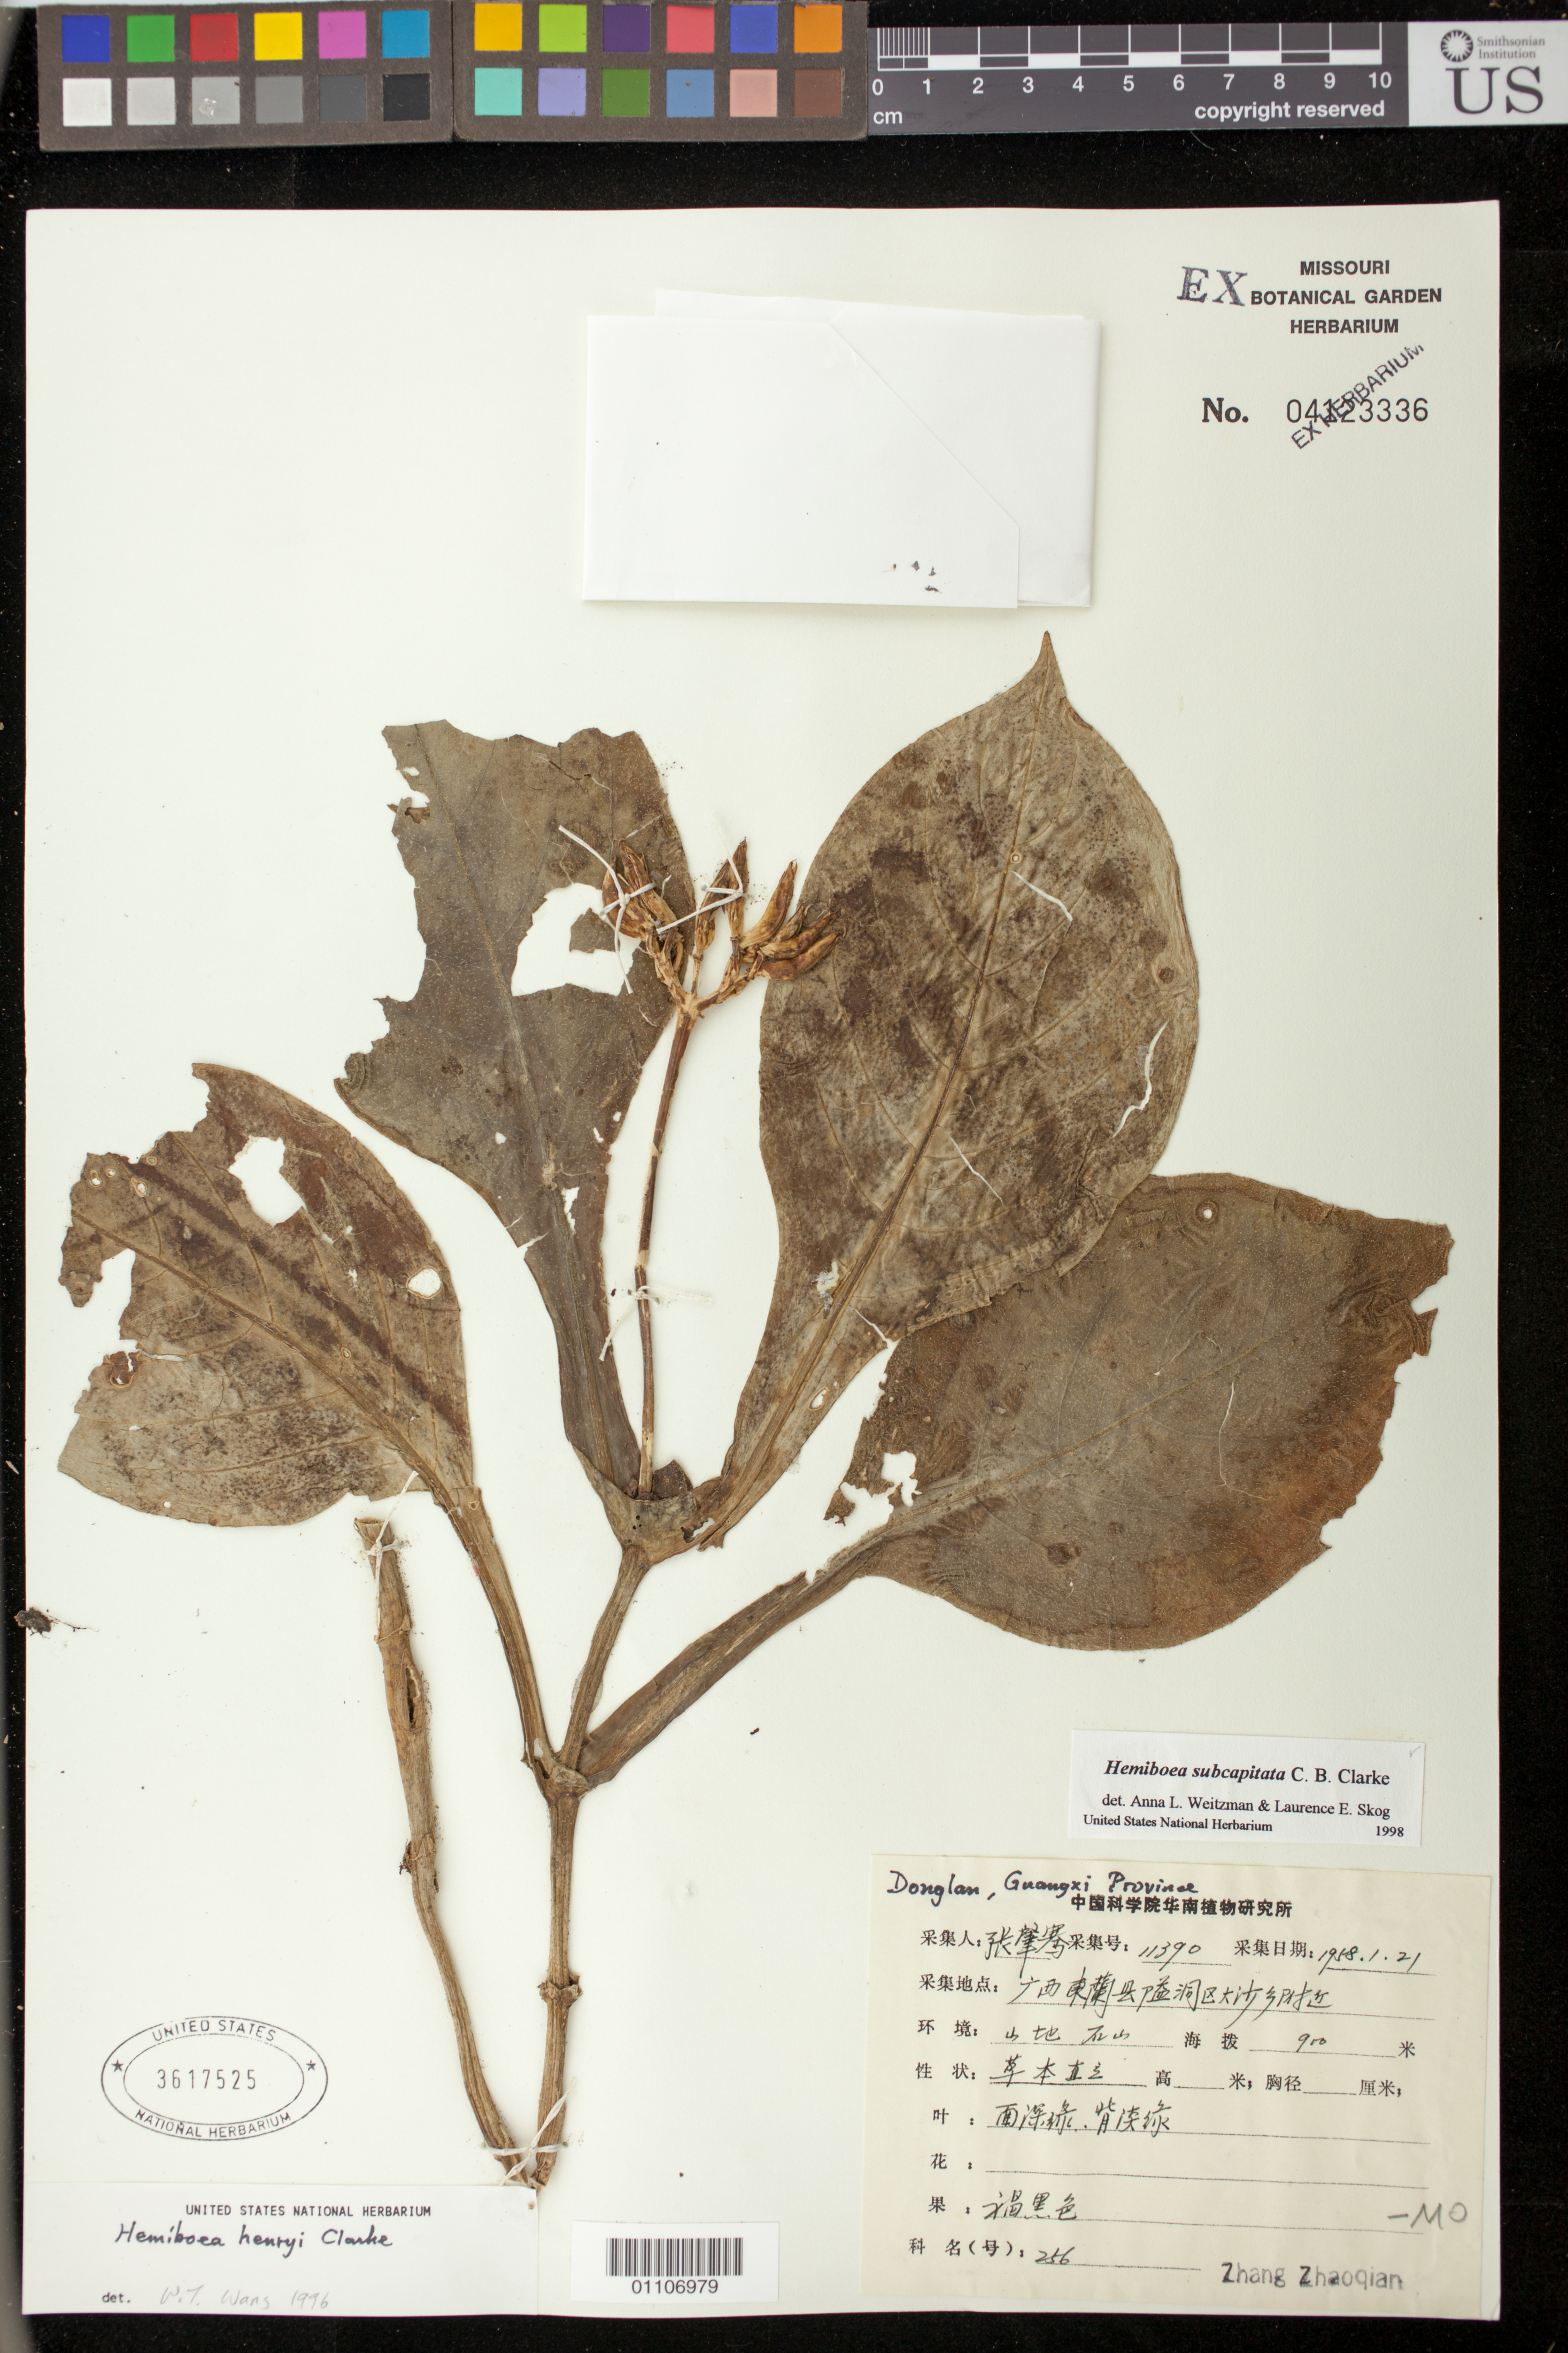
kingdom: Plantae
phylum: Tracheophyta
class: Magnoliopsida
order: Lamiales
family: Gesneriaceae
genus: Hemiboea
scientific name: Hemiboea subcapitata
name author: C.B. Clarke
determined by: Skog, L. E.; Weitzman, A. L.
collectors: Z. Zhang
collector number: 11390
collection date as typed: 21 Jan 1958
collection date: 1958-01-21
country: China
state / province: Guangxi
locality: Donglan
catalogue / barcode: US 3617525